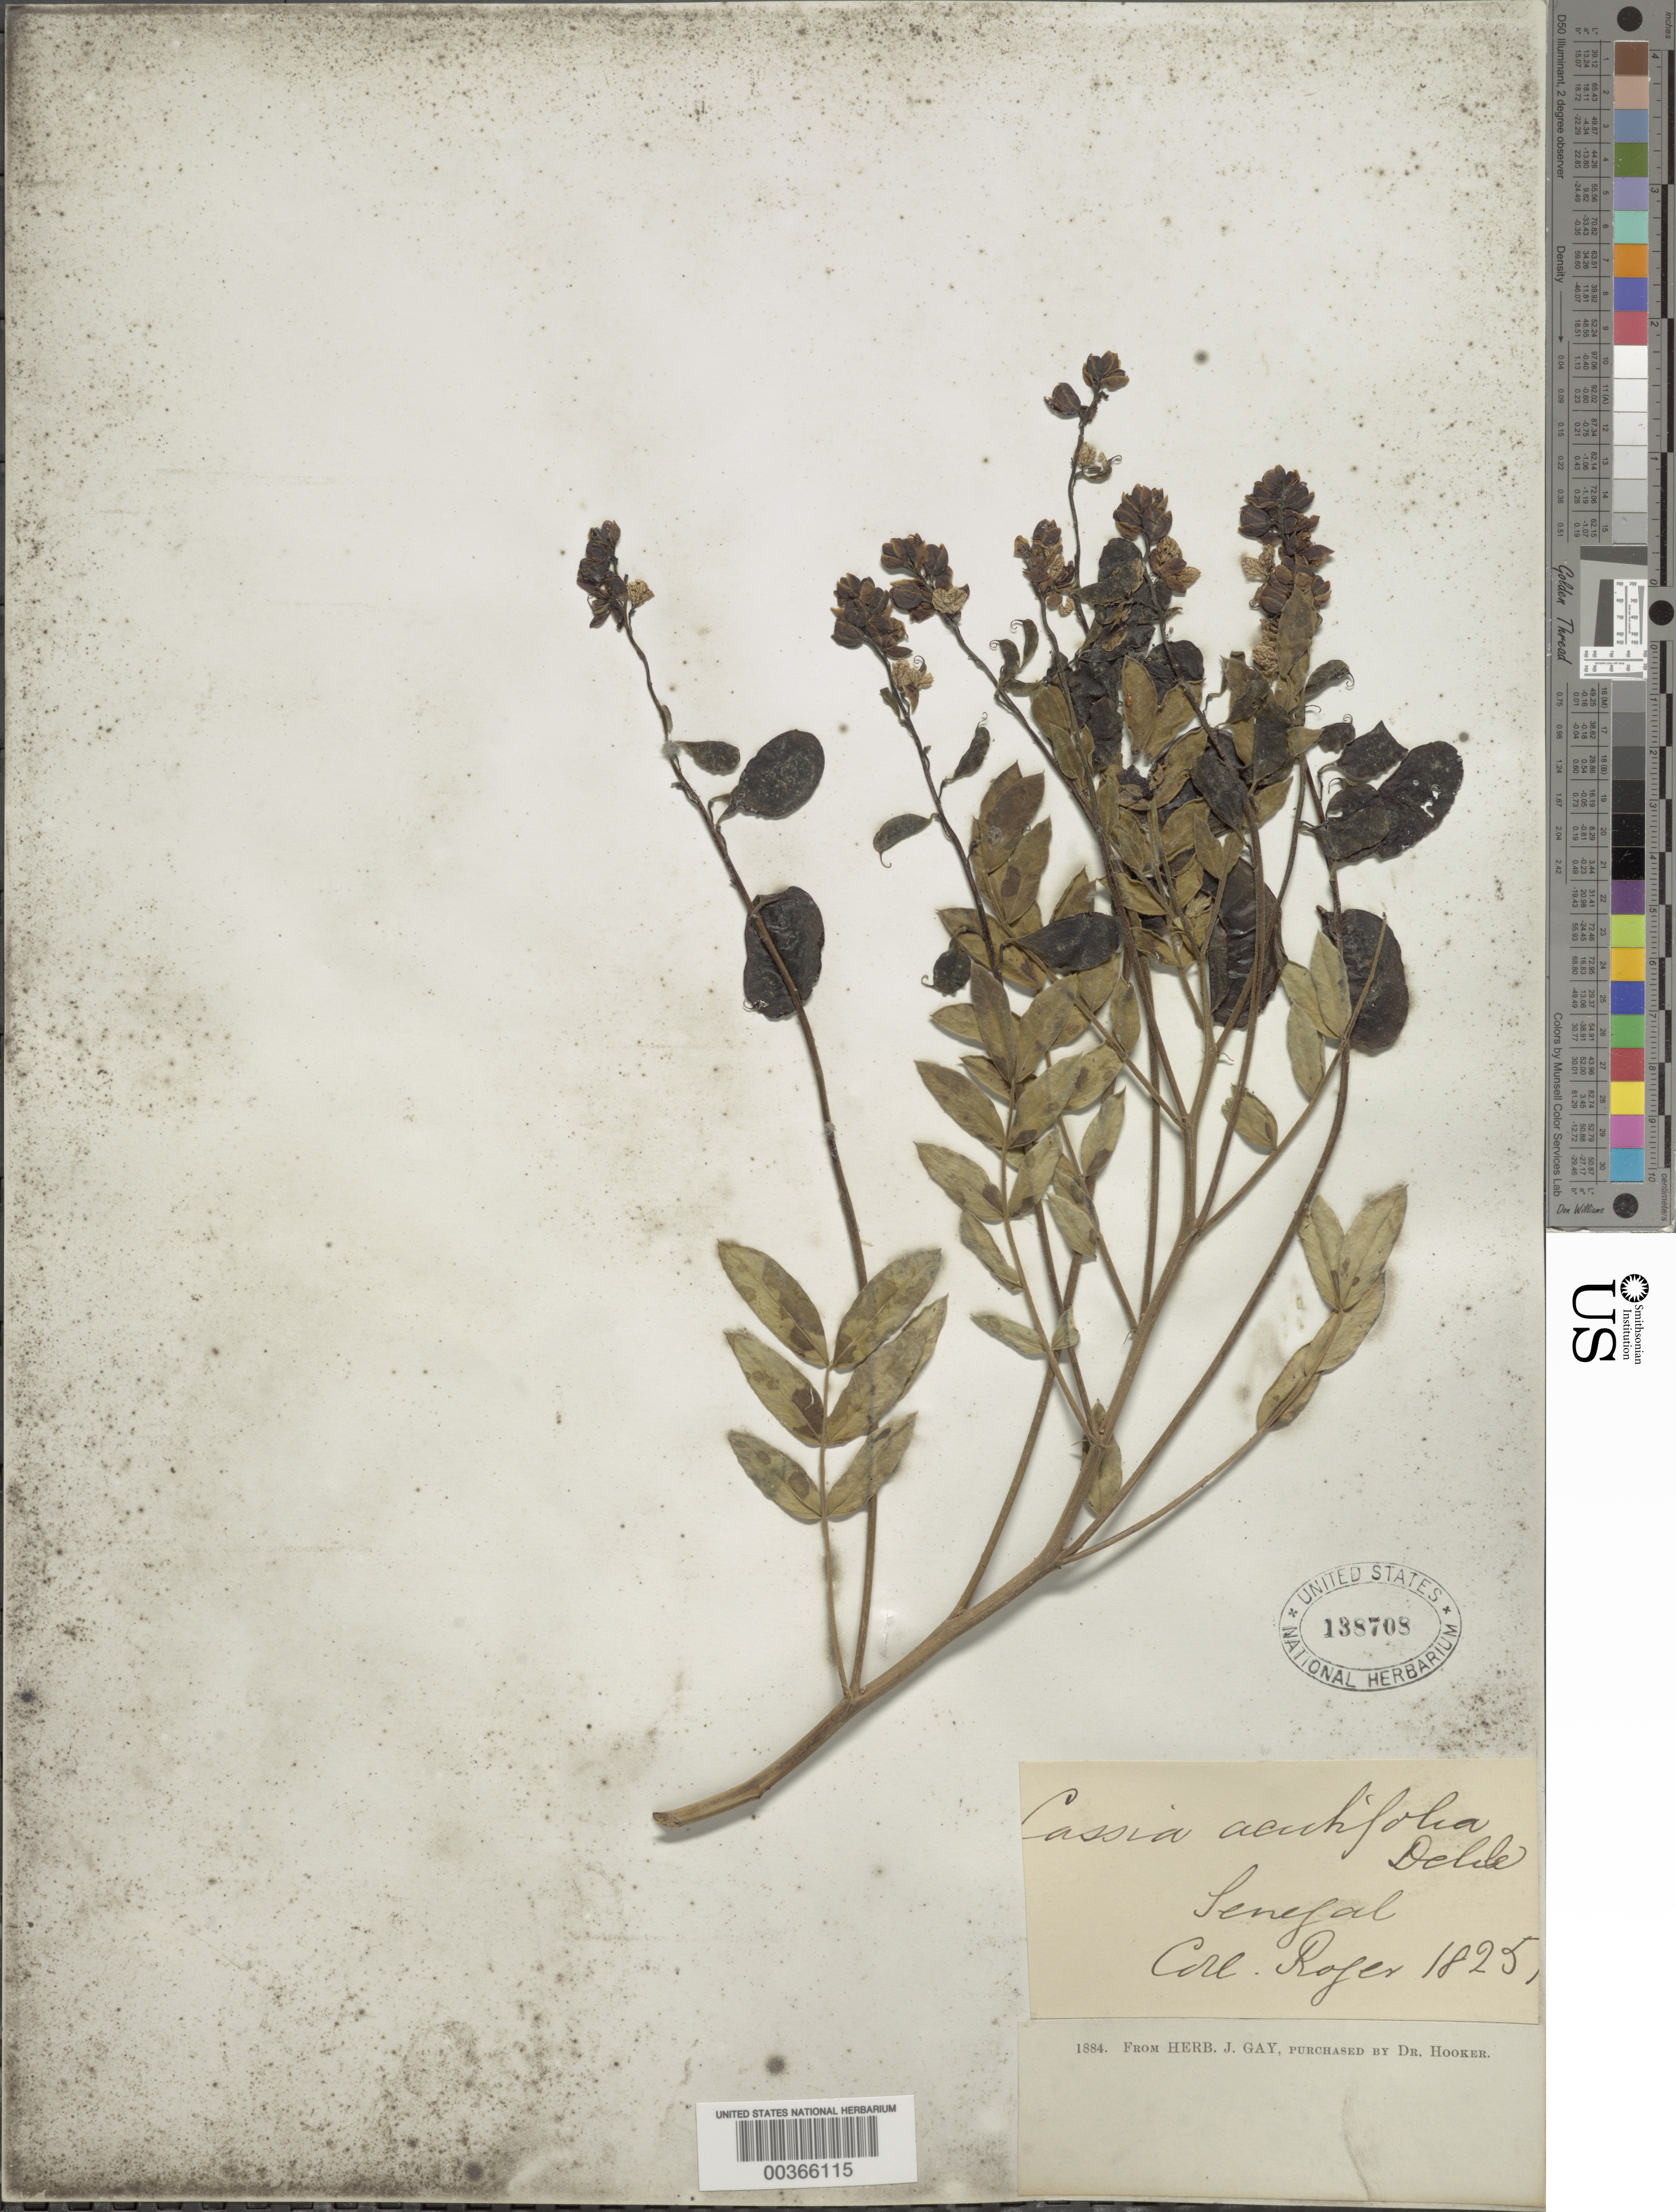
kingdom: Plantae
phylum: Tracheophyta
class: Magnoliopsida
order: Fabales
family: Fabaceae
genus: Senna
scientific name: Senna acutifolia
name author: (Delile) Link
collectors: -. Roger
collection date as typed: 1825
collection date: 1825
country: Senegal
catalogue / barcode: US 138708